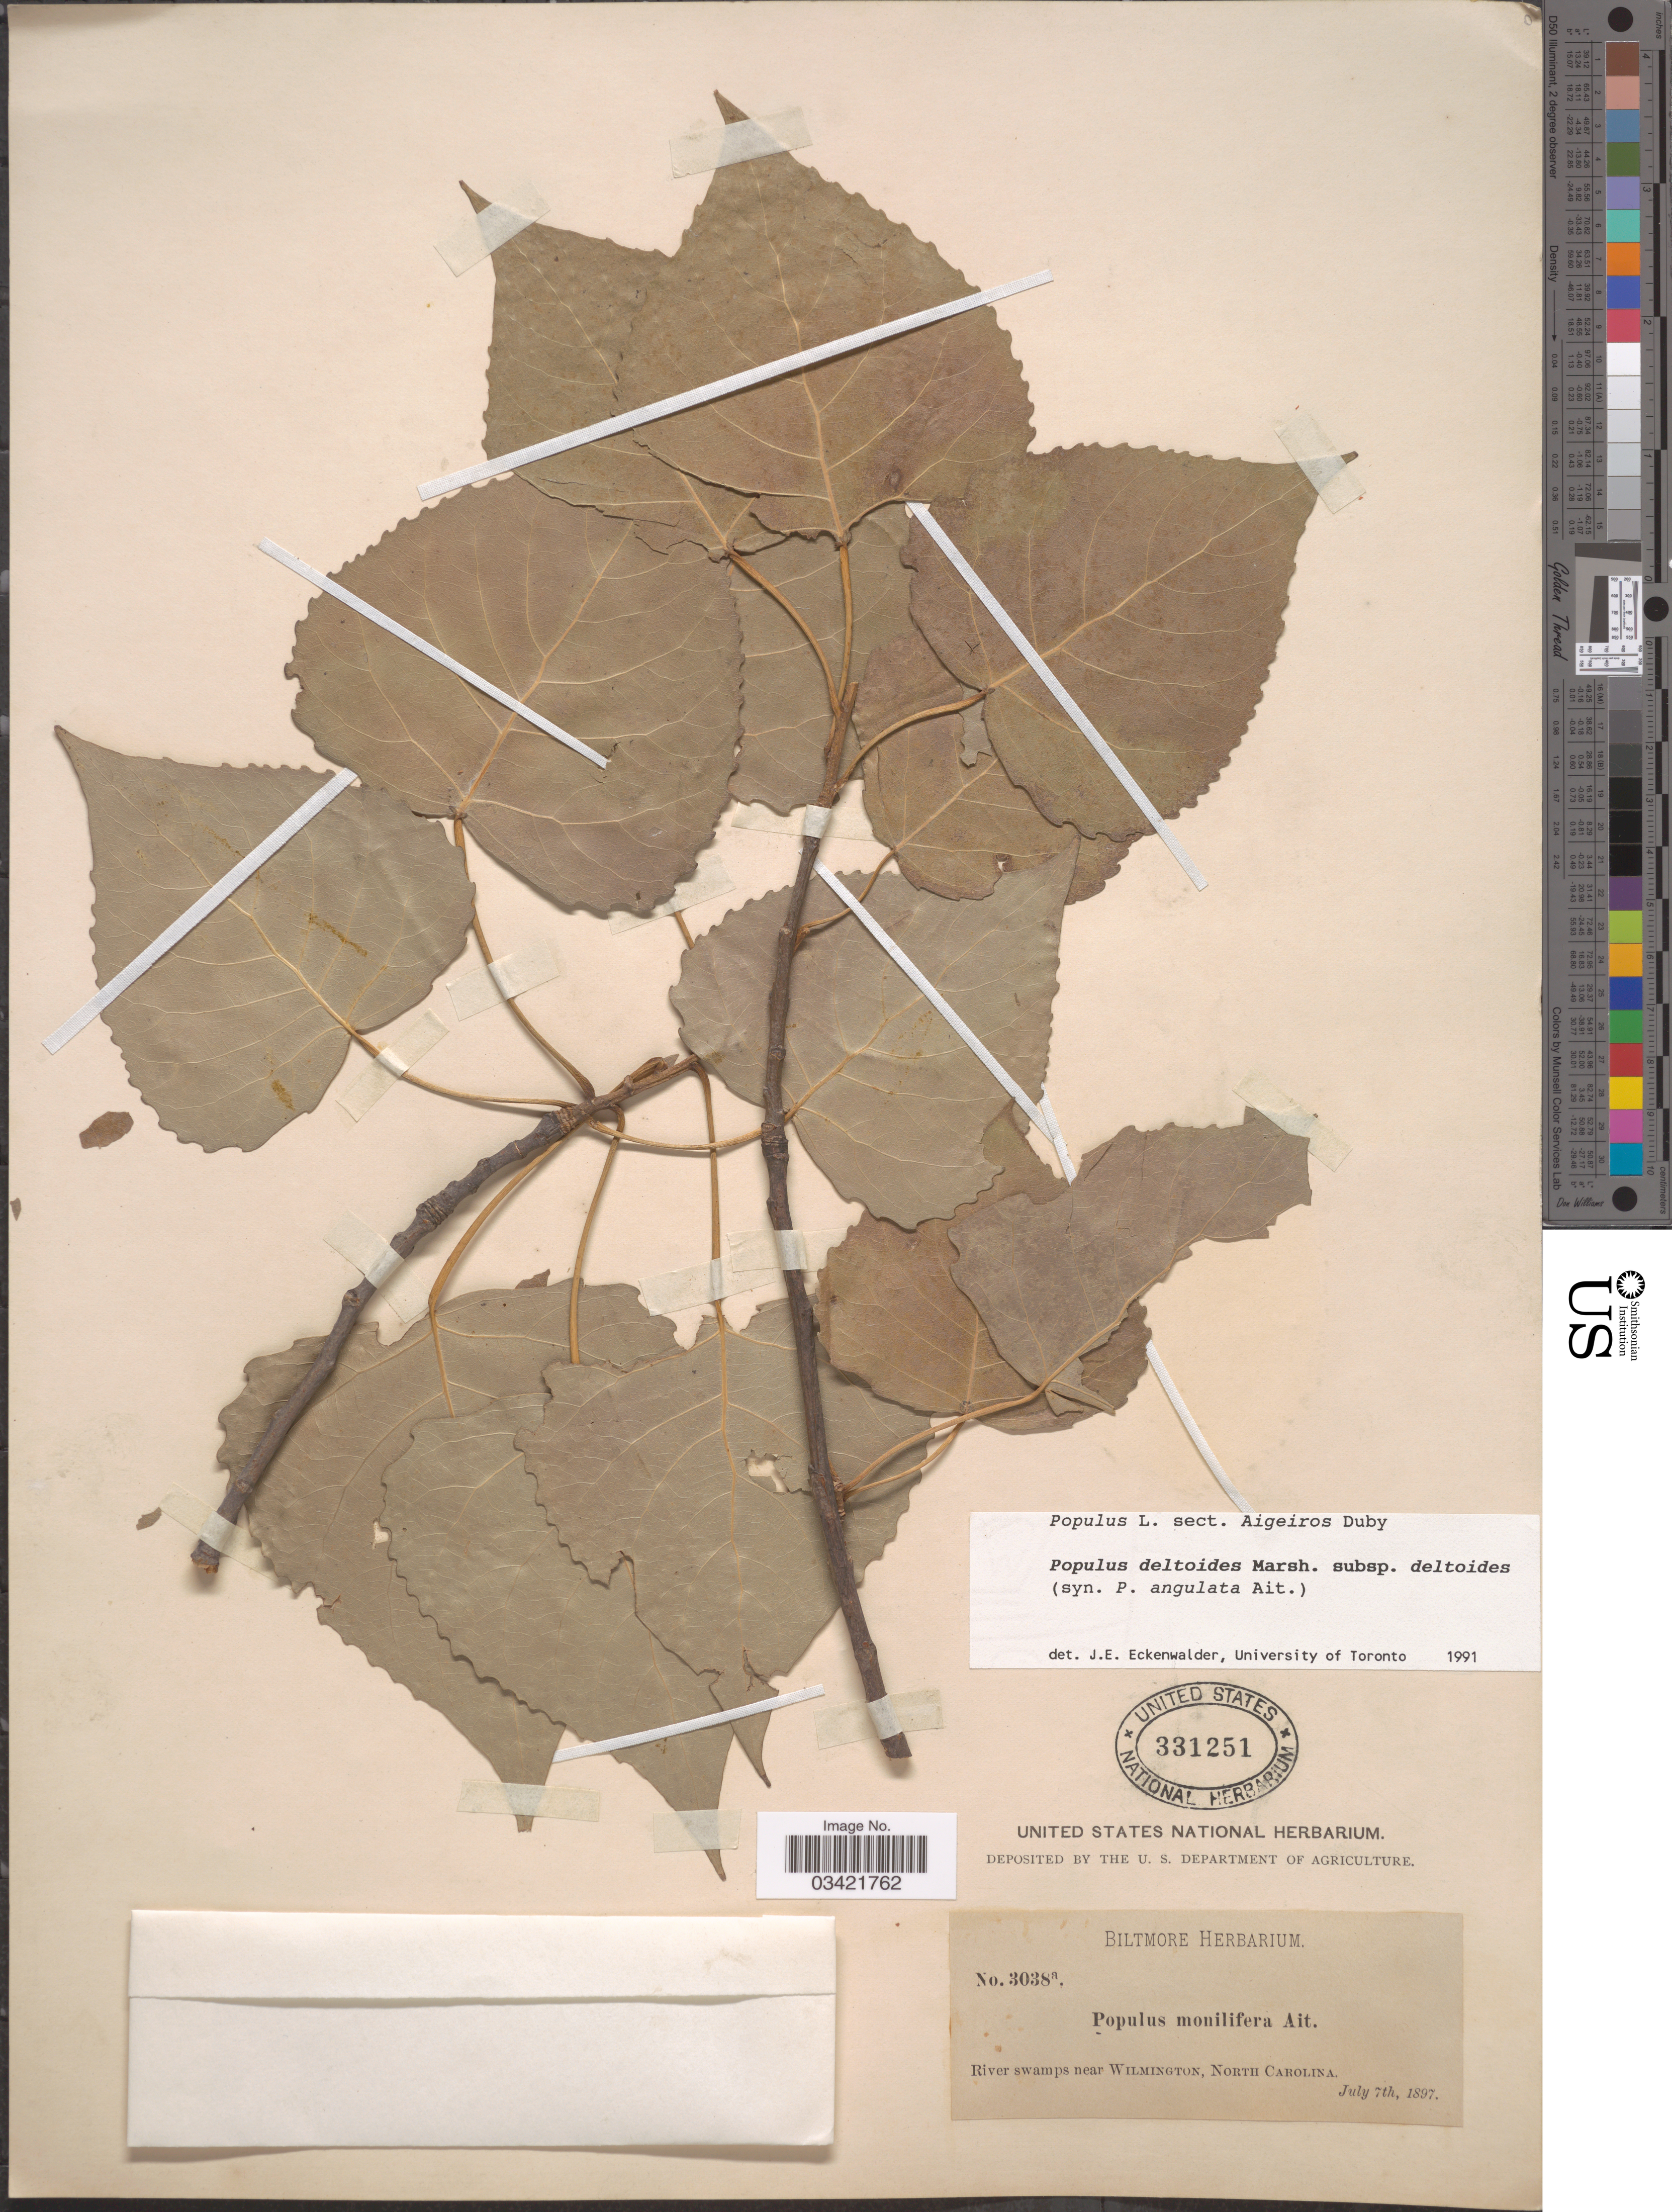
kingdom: Plantae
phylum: Tracheophyta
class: Magnoliopsida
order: Malpighiales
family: Salicaceae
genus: Populus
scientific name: Populus deltoides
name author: W. Bartram ex Marshall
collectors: ex herb. Biltmore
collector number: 3038a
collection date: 1897-07-07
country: United States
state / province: North Carolina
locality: River swamps near Wilmington.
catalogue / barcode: US 331251